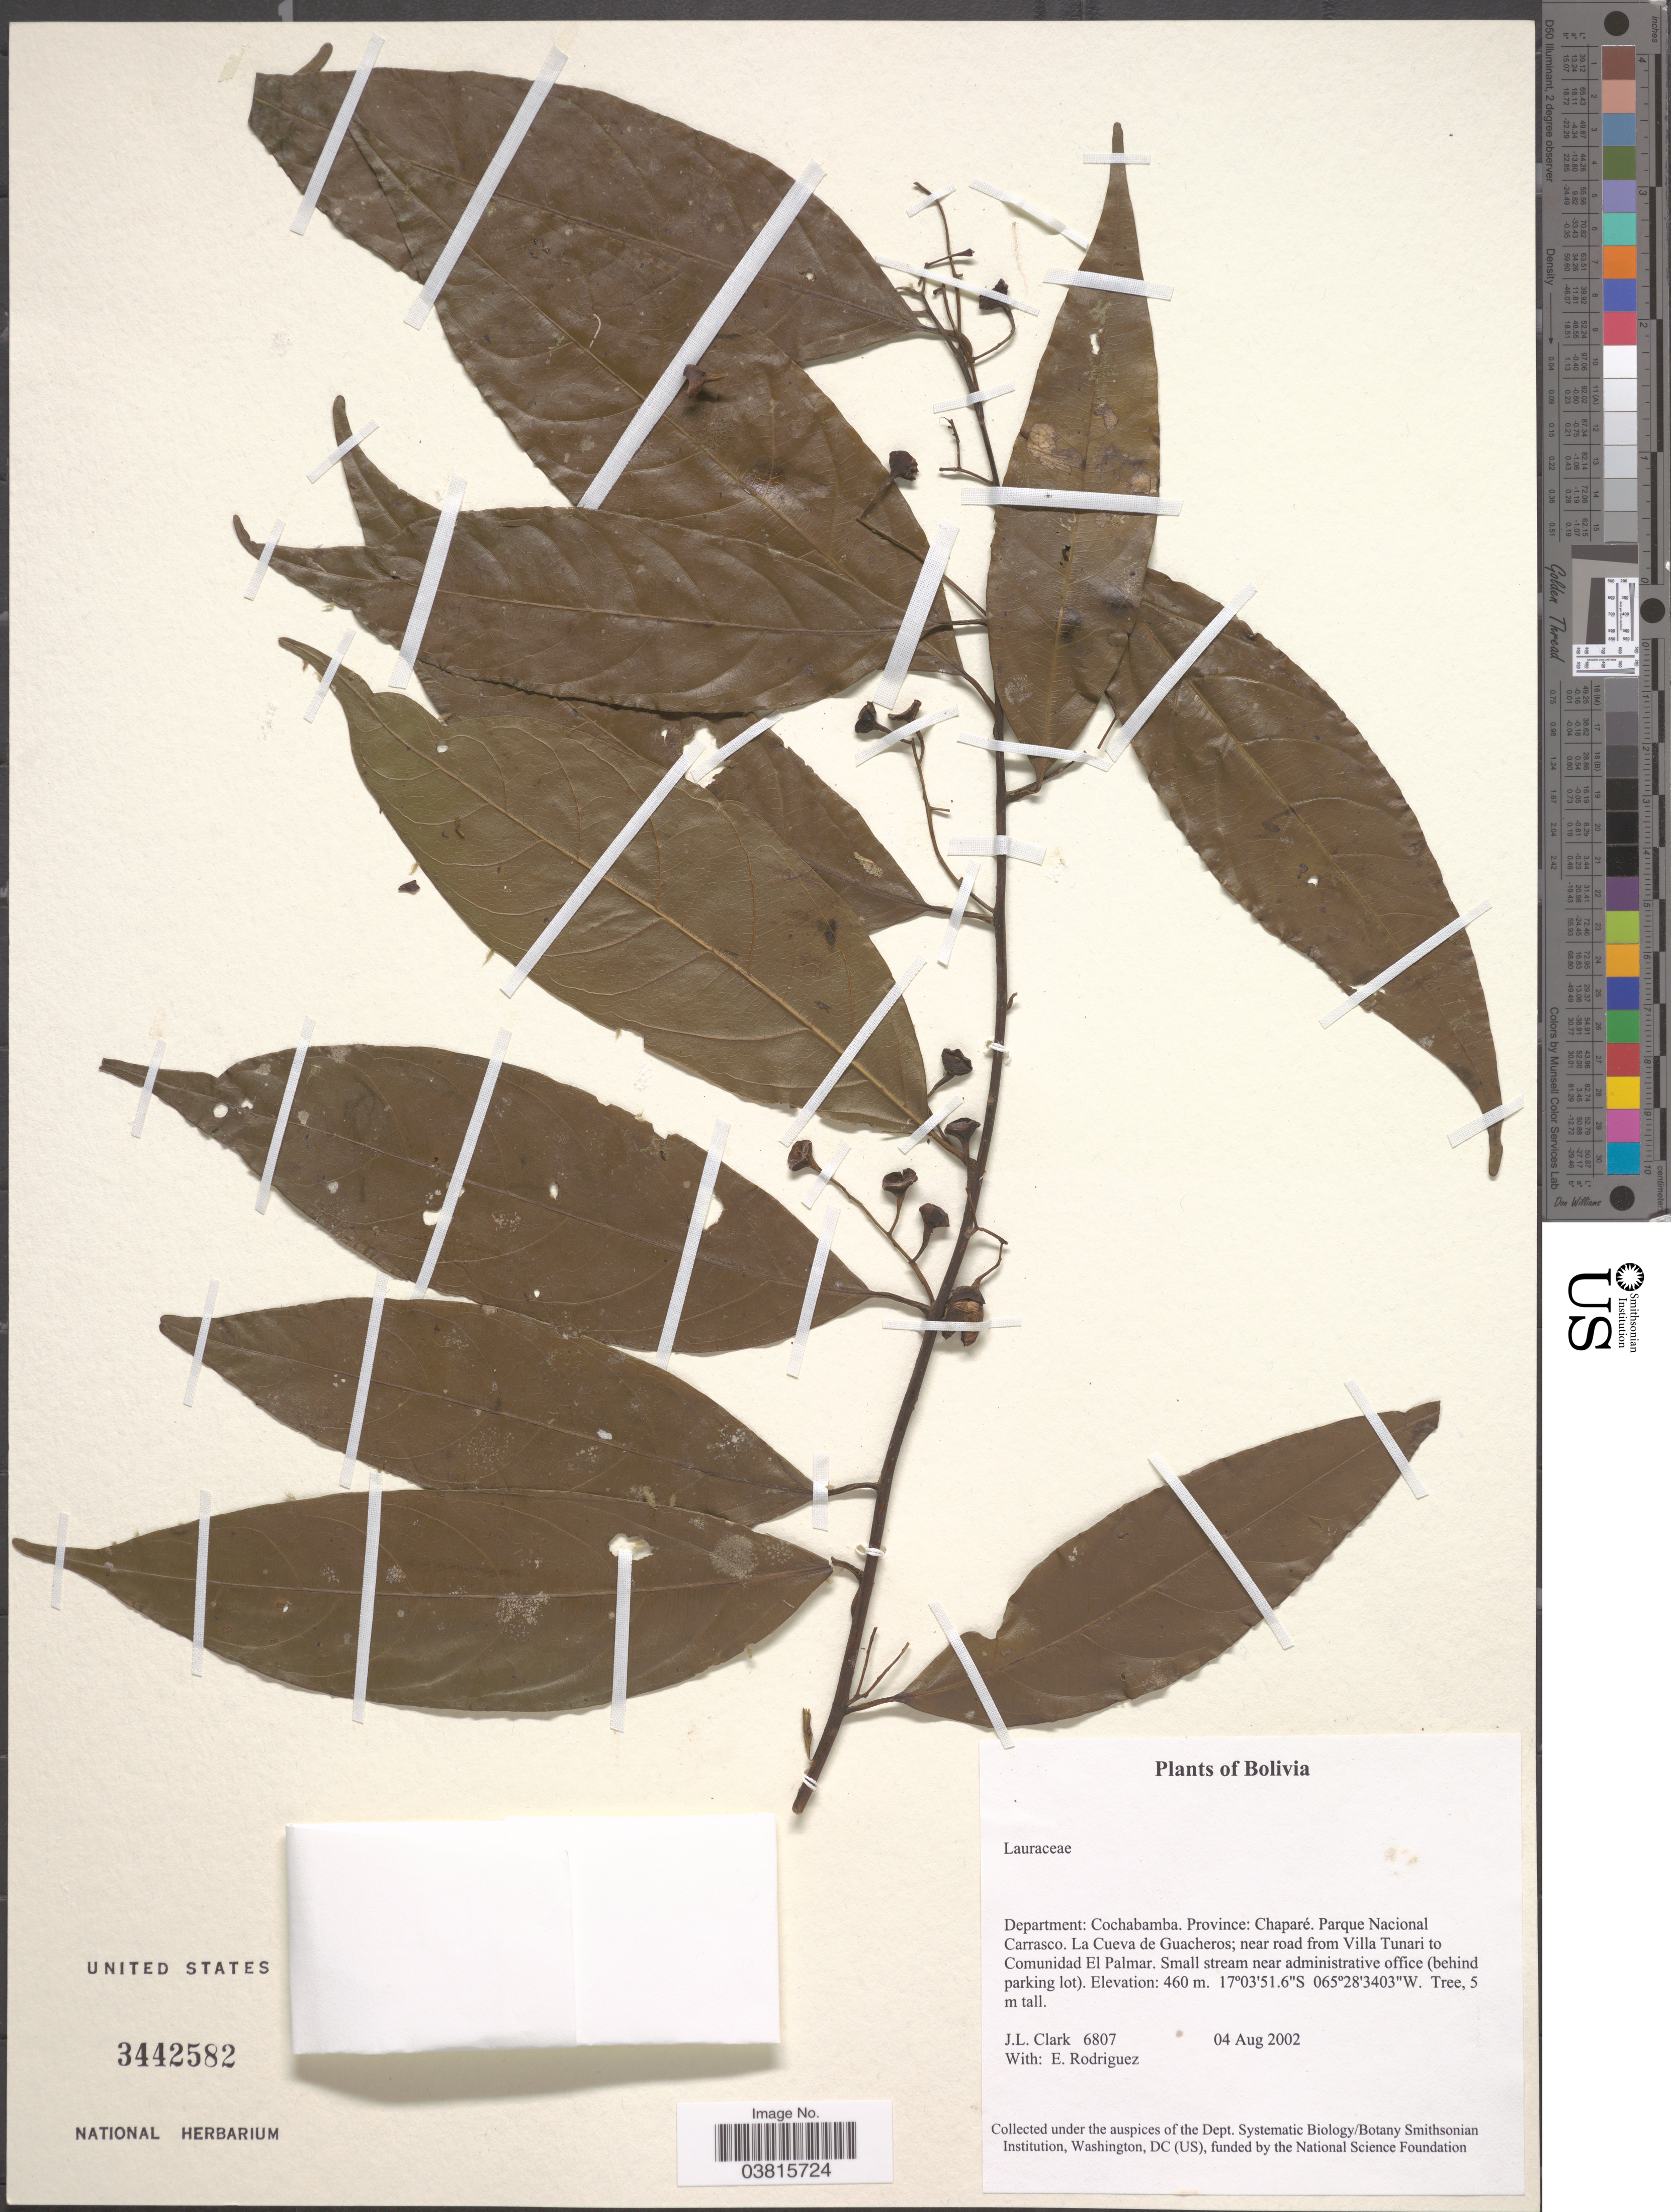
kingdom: Plantae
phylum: Tracheophyta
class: Magnoliopsida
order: Laurales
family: Lauraceae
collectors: J. L. Clark & E. Rodriguez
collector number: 6807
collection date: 2002-08-04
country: Bolivia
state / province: Cochabamba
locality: Department: Cochabamba. Province: Chaparé. Parque Nacional Carrasco. La Cueva de Guacheros; near road from Villa Tunari to Comunidad El Palmar. Small stream near administrative office (behind parking lot).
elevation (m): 460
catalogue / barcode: US 3442582